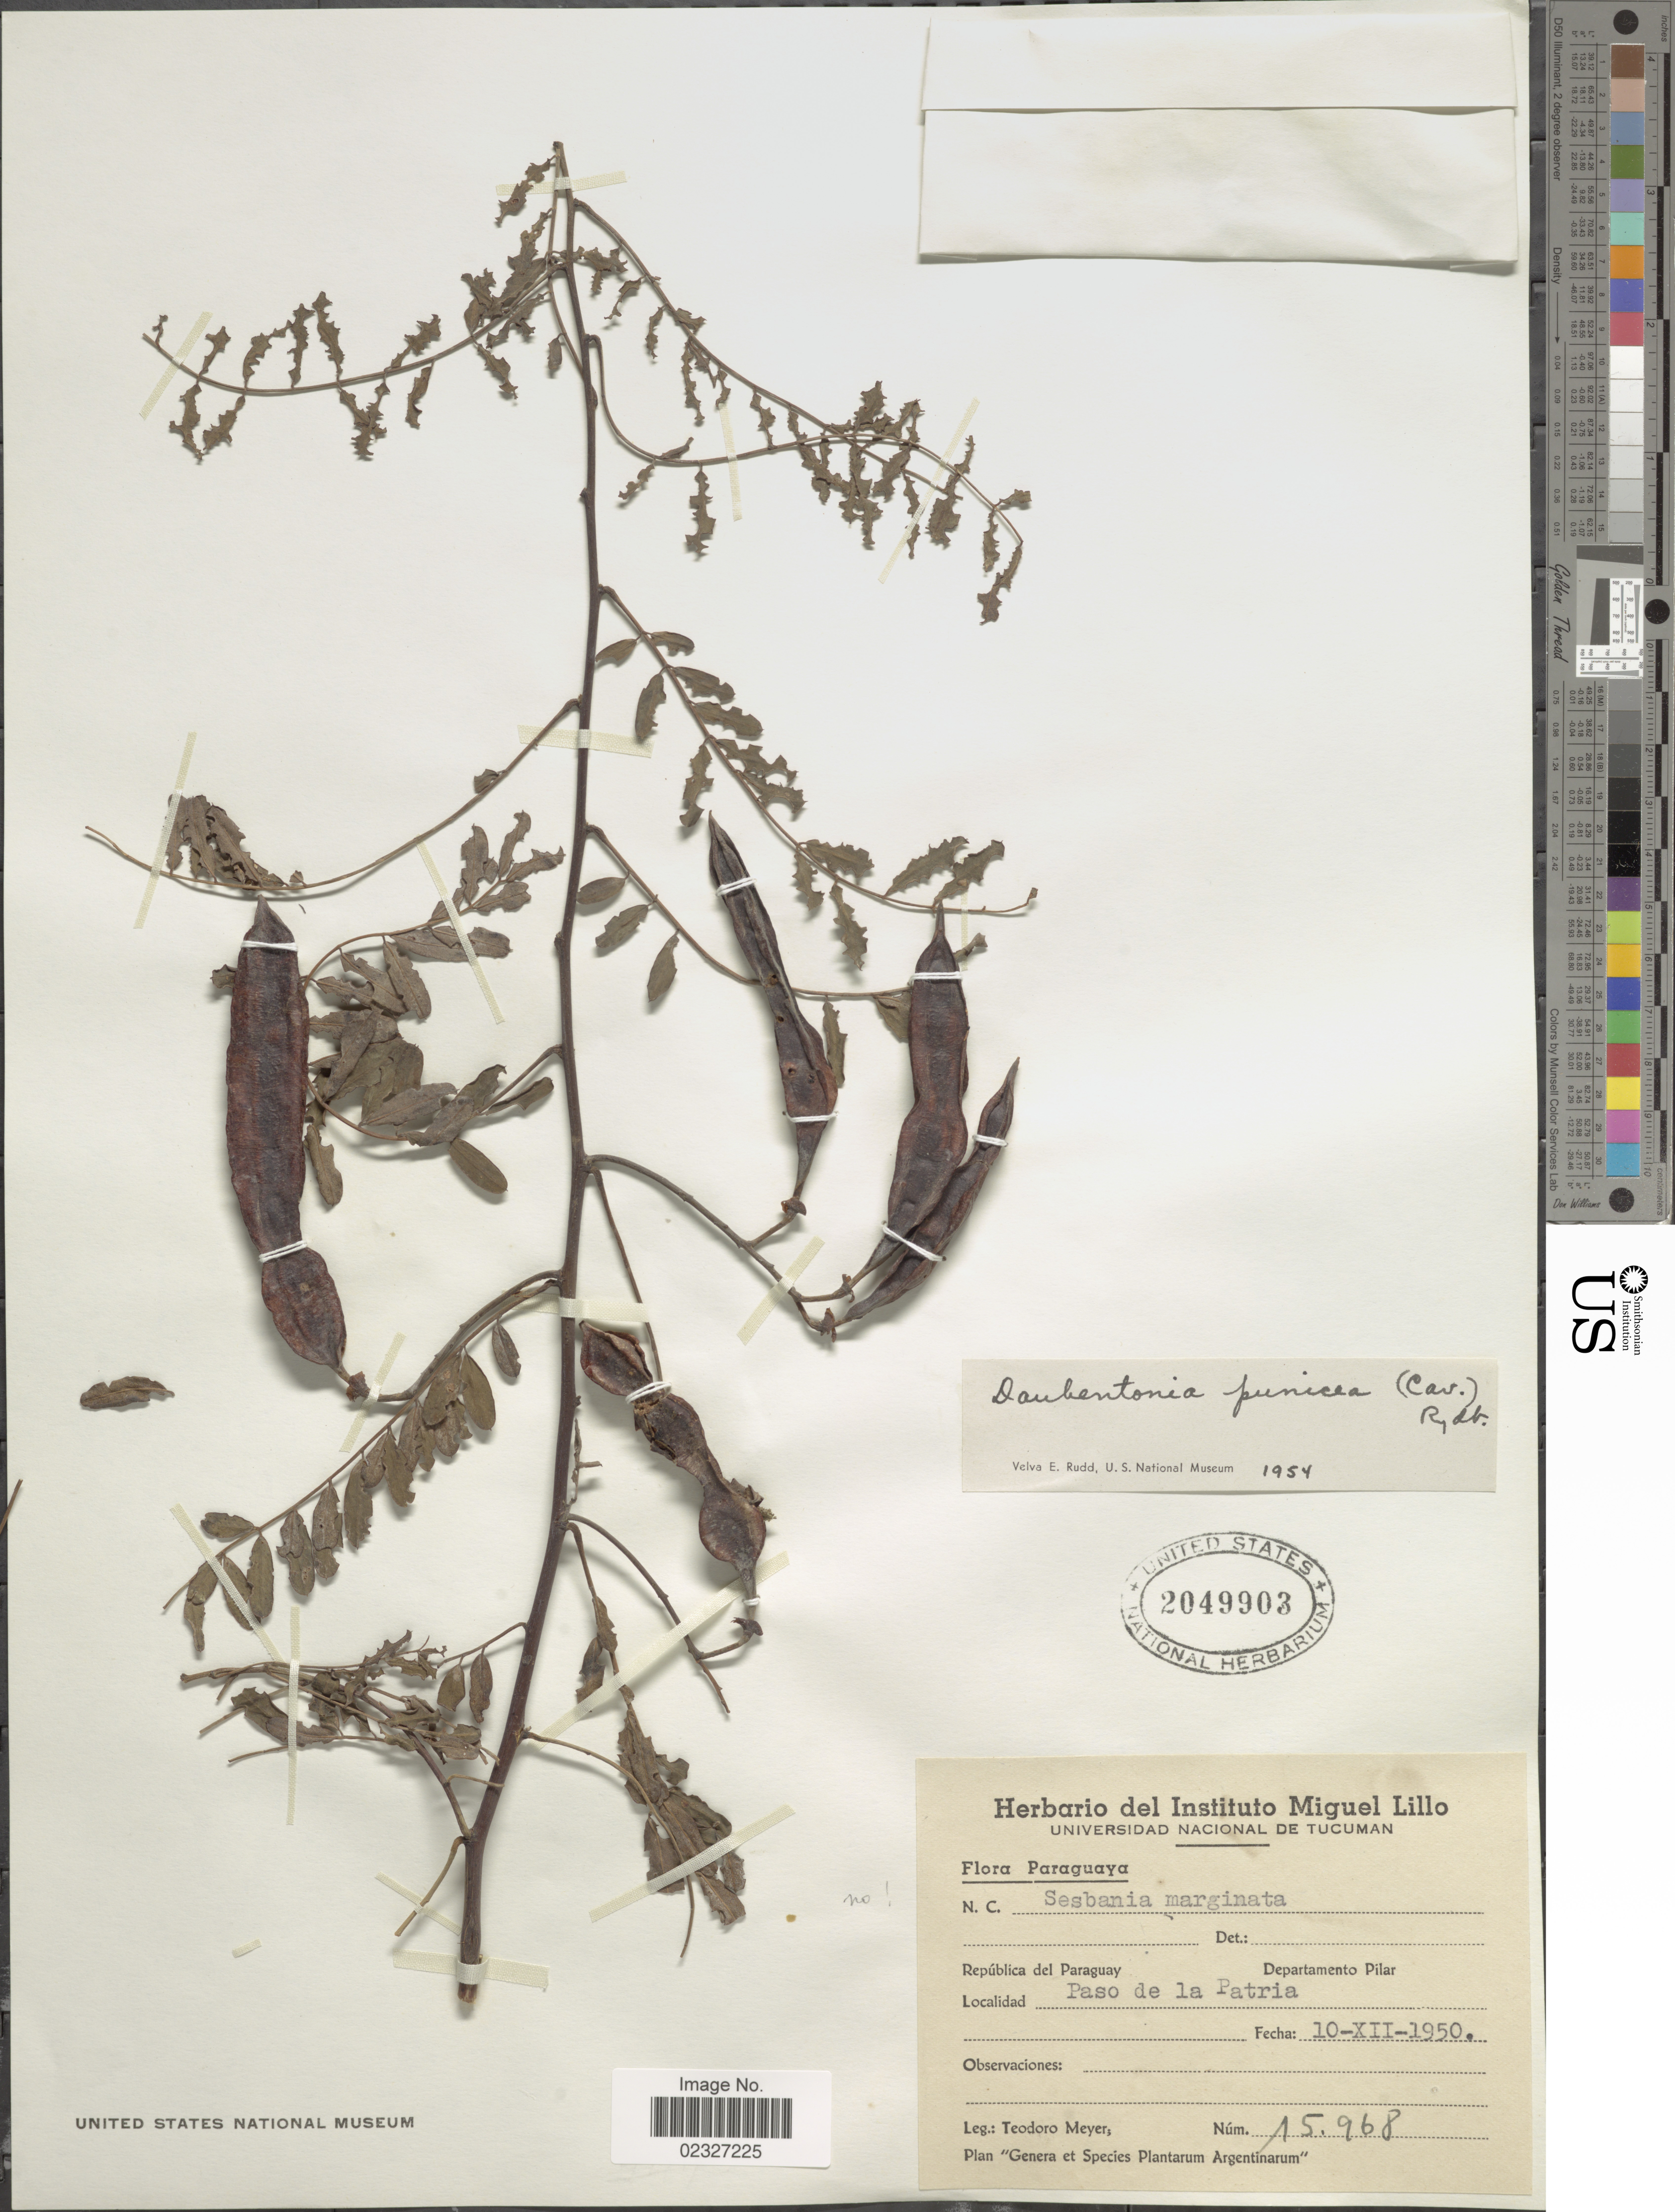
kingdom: Plantae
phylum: Tracheophyta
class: Magnoliopsida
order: Fabales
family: Fabaceae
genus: Sesbania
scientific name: Sesbania punicea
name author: (Cav.) Benth.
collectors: T. Meyer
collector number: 15968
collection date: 1950-12-10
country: Paraguay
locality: República del Paraguay, Departamento Pilar, Paso de la Patria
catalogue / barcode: US 2049903